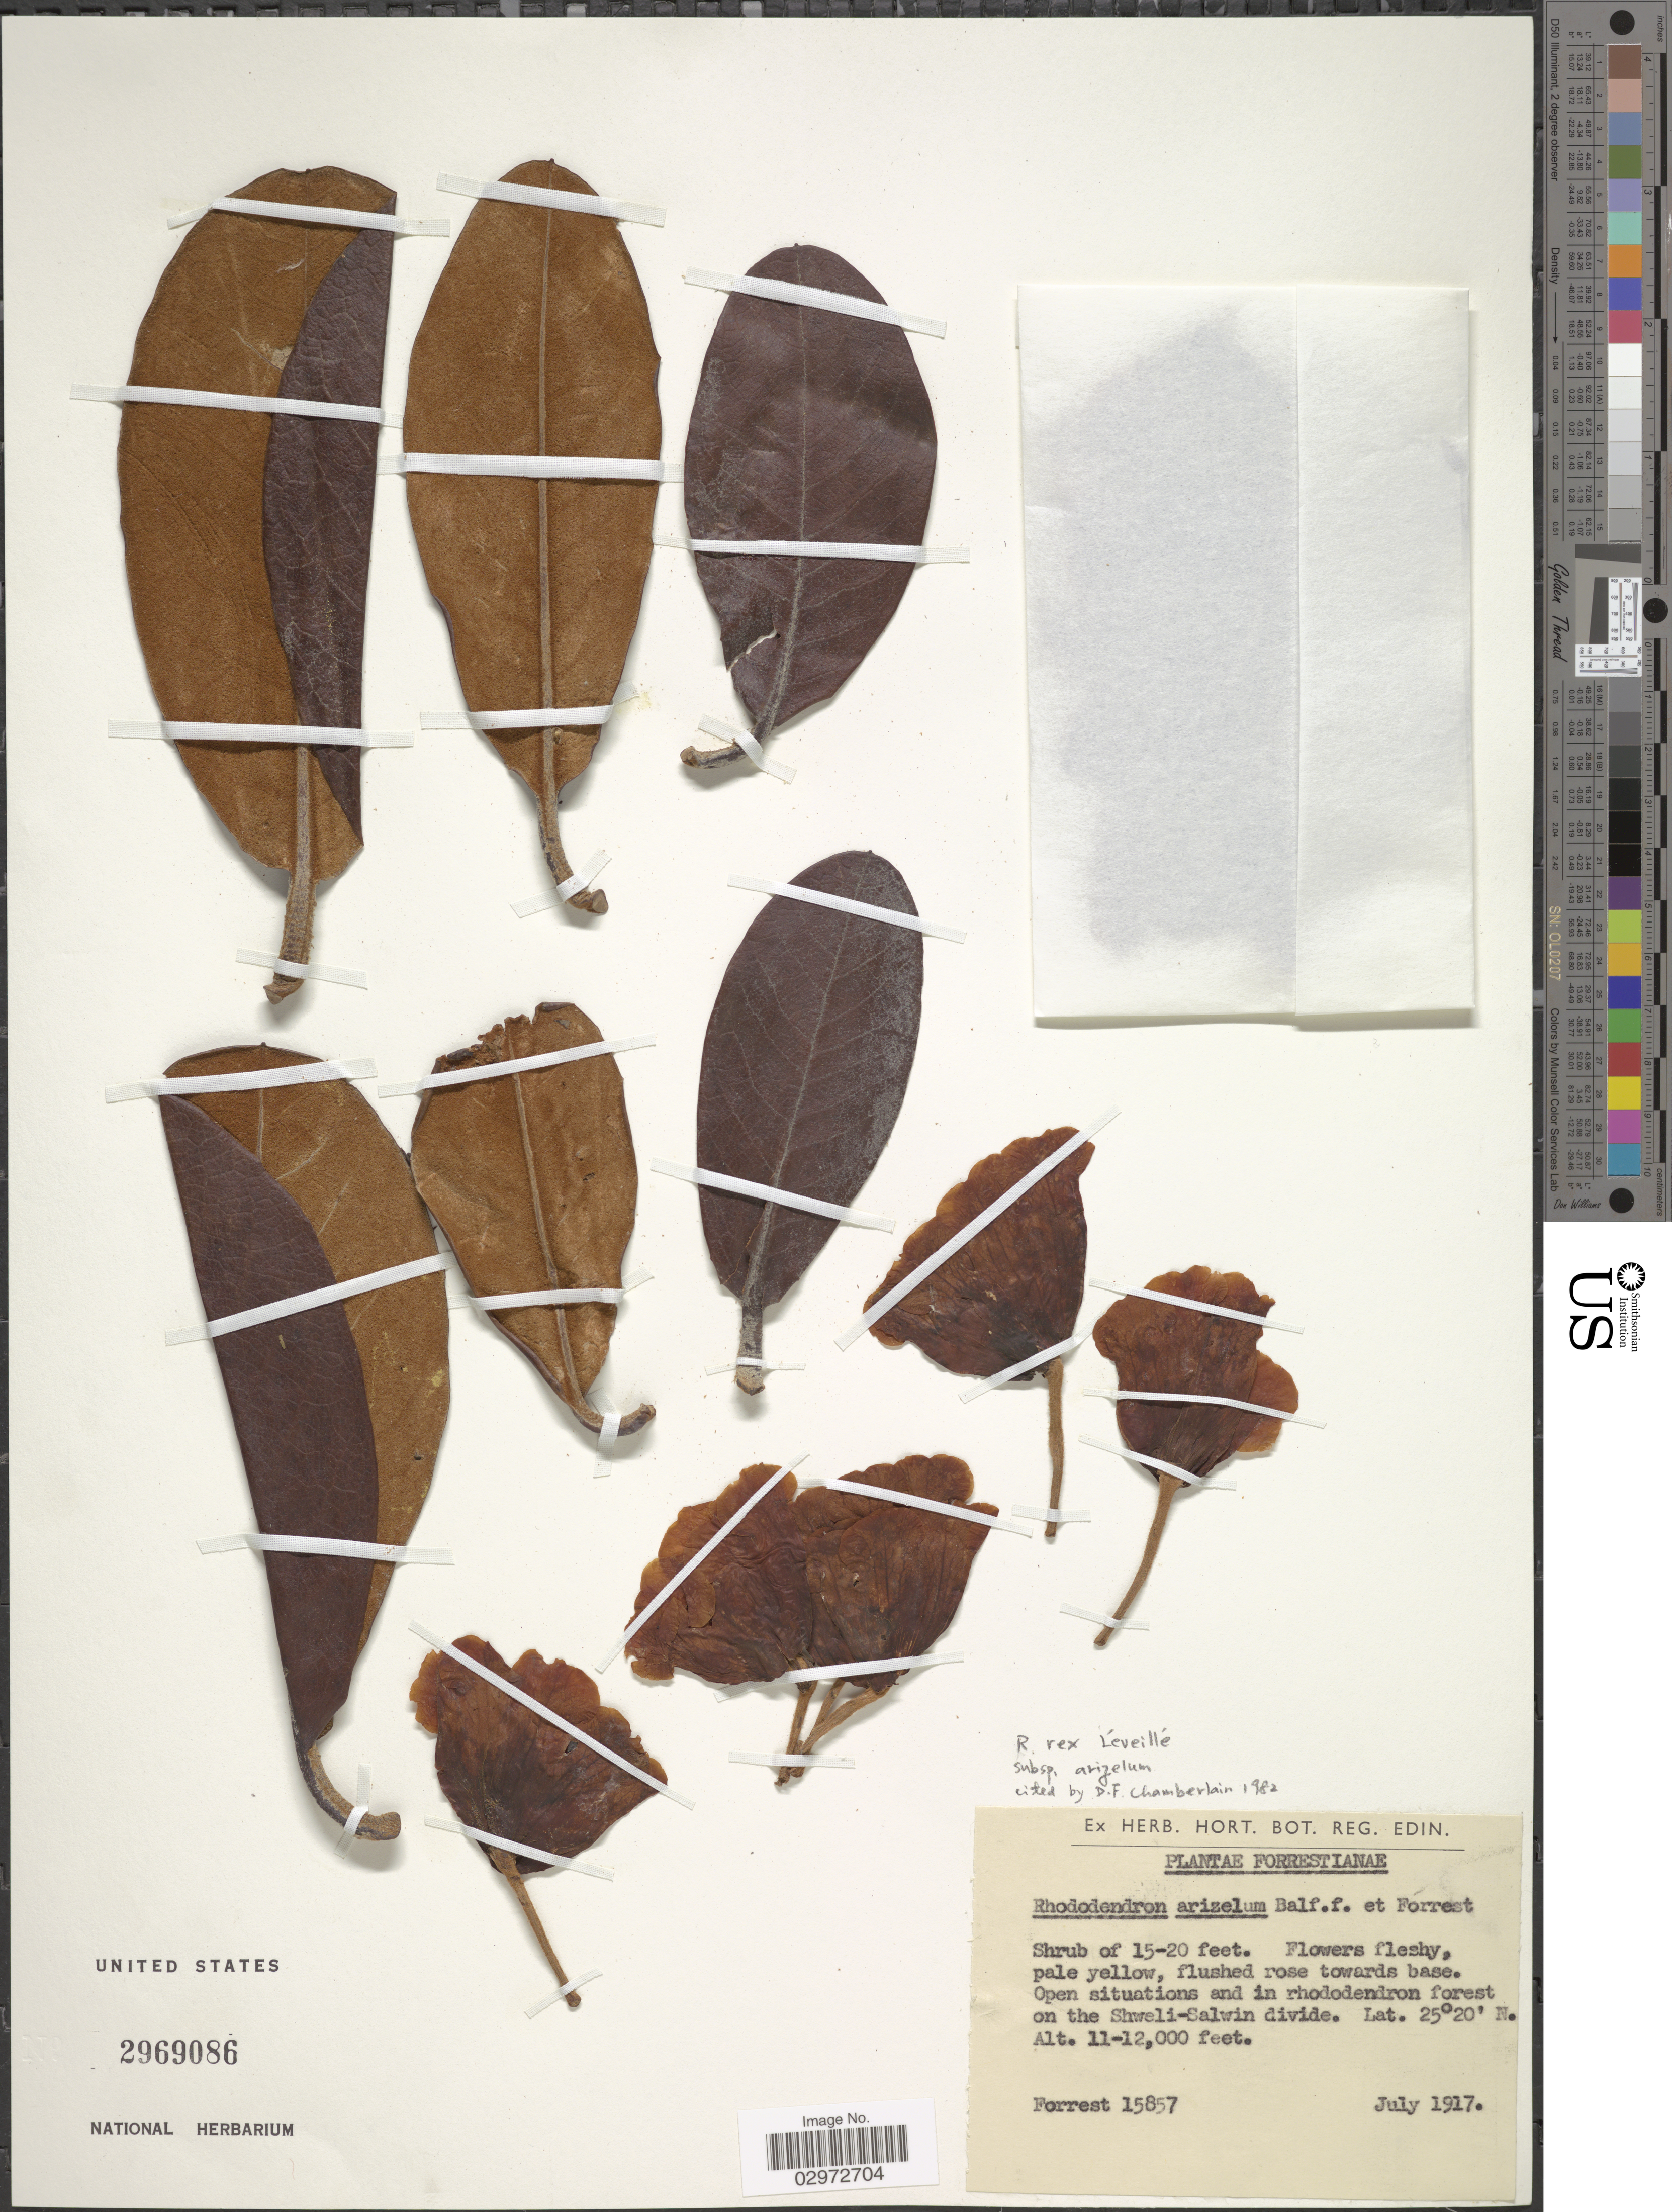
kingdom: Plantae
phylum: Tracheophyta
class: Magnoliopsida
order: Ericales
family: Ericaceae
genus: Rhododendron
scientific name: Rhododendron rex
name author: H. Lév.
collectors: -. Forrest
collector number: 15857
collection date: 1917-07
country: China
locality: Open situations and in rhododendron forest on the Shweli-Salwin divide.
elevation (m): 3353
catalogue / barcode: US 2969086